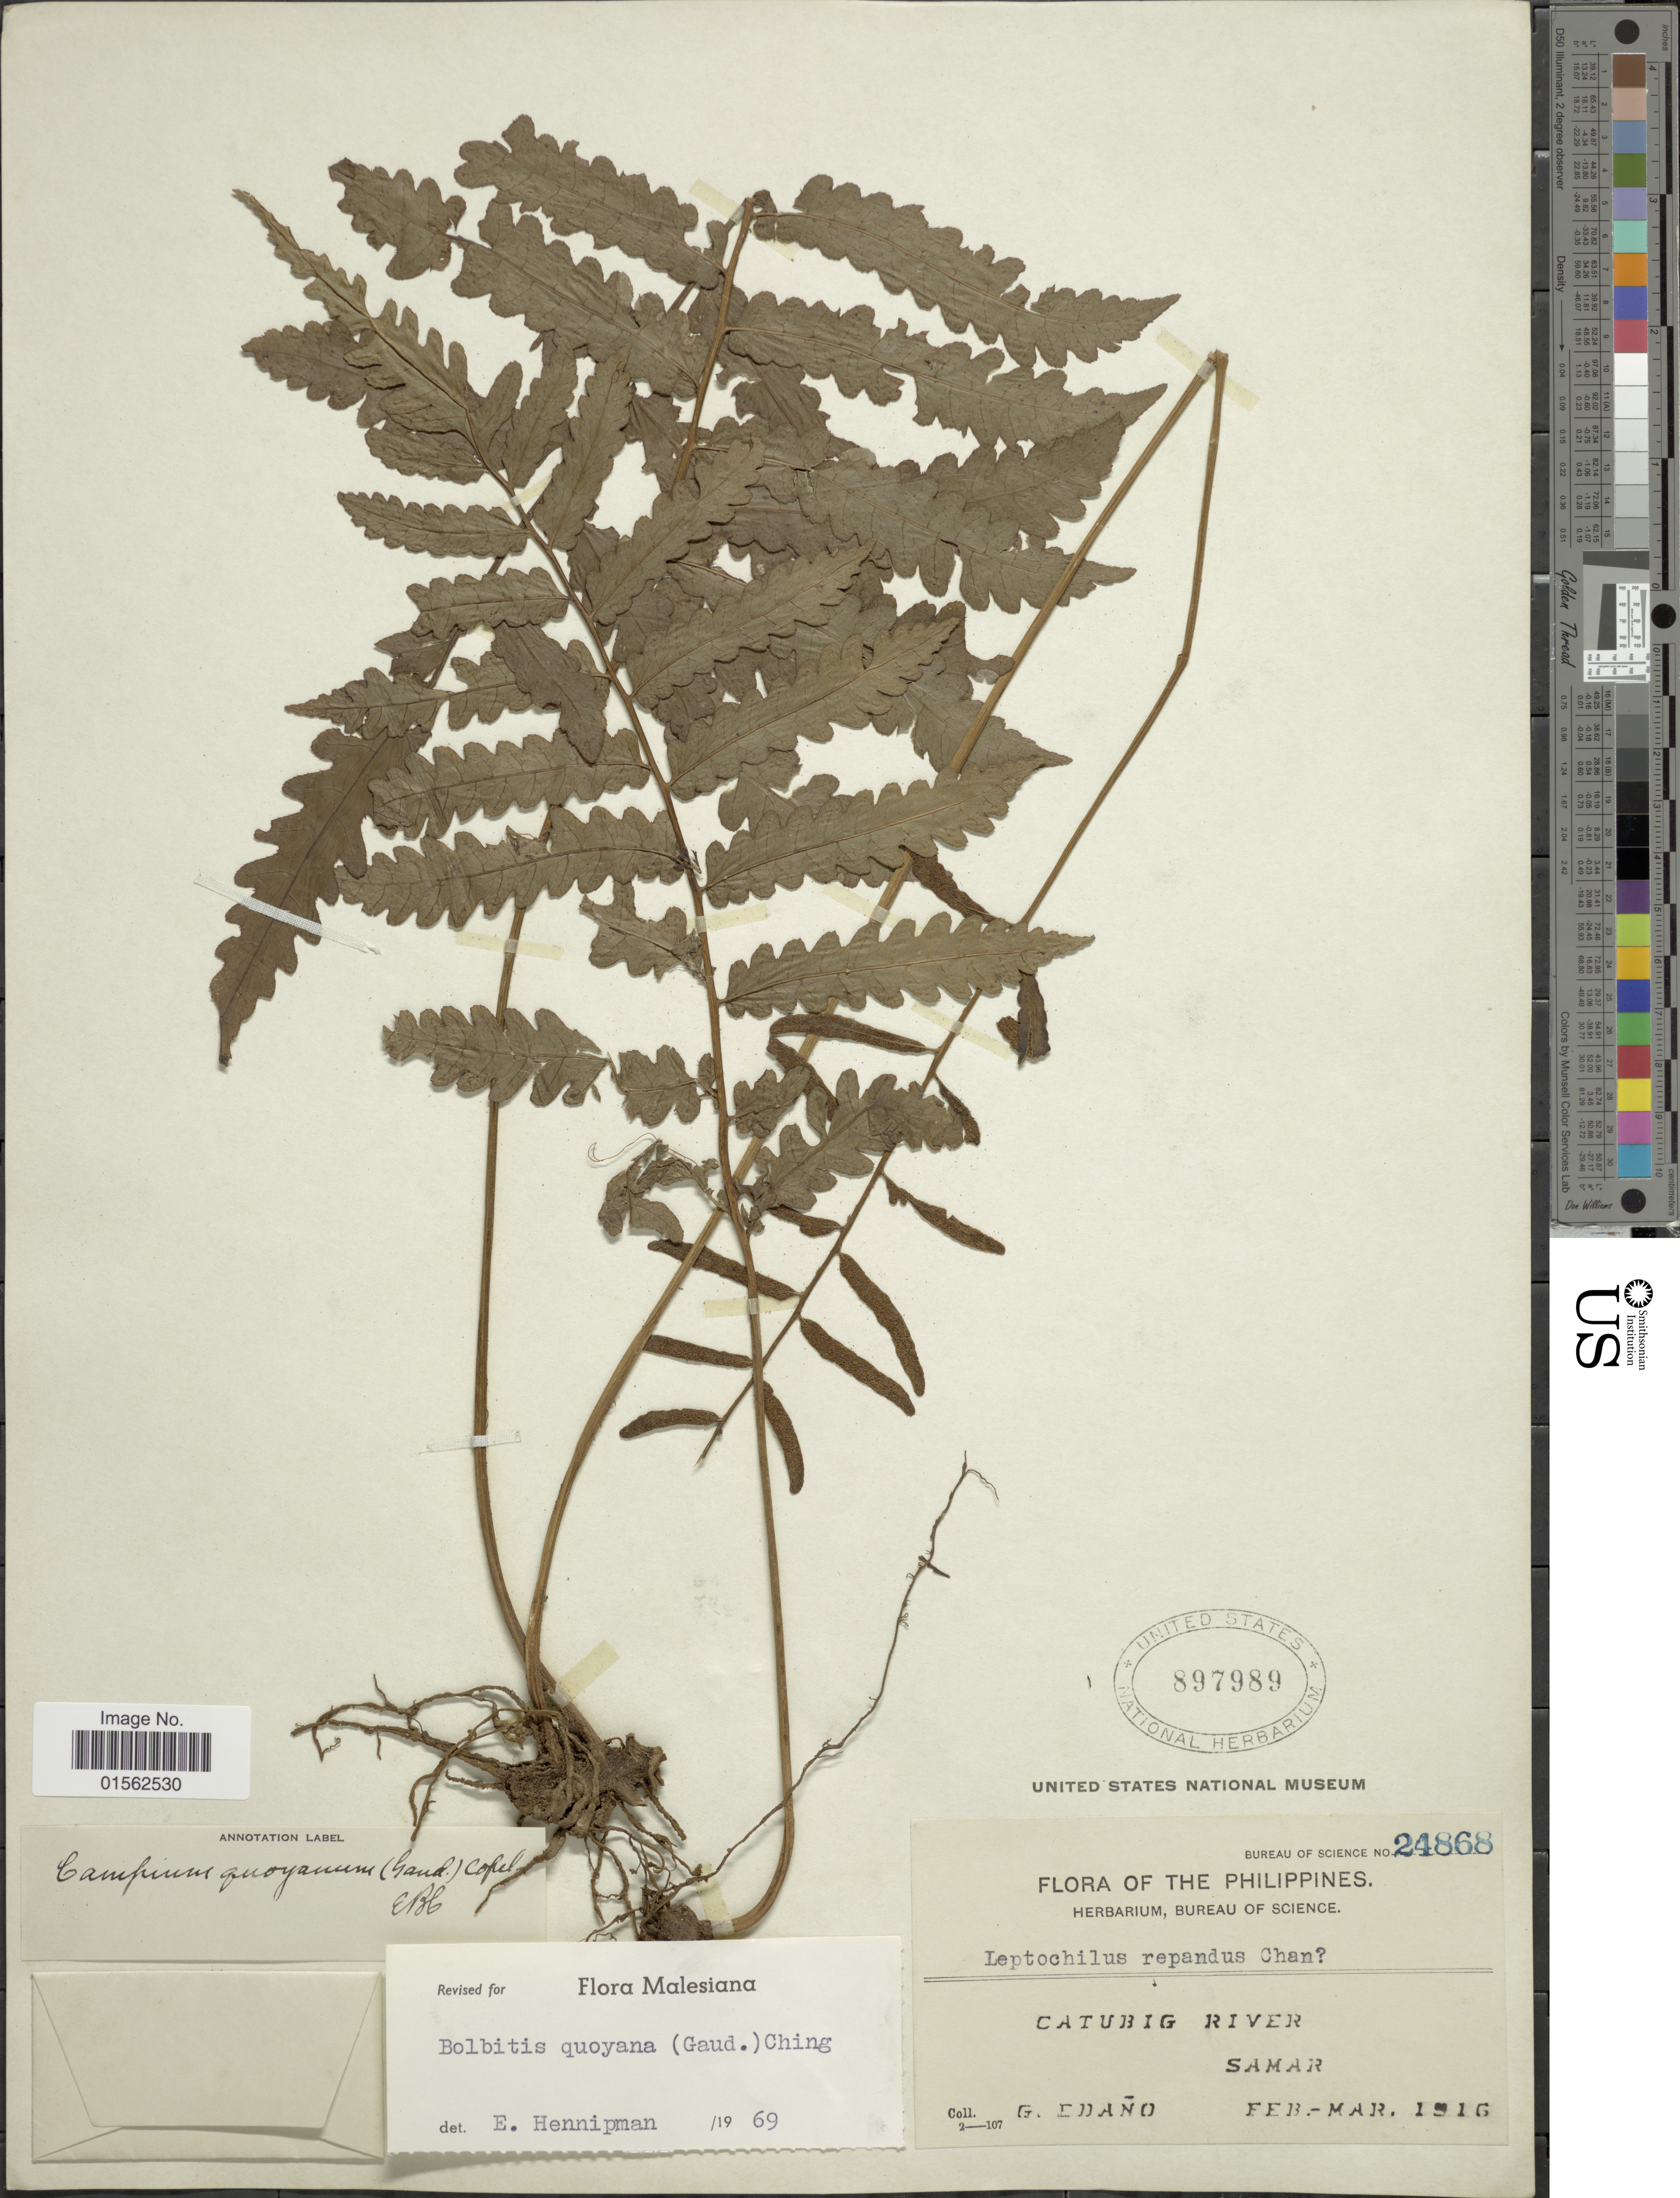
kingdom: Plantae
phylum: Tracheophyta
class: Polypodiopsida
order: Polypodiales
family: Dryopteridaceae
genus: Bolbitis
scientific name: Bolbitis quoyana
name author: (Gaudich.) Ching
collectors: G. Edaño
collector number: Bureau of Science 24868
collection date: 1916-02/1916-03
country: Philippines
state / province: Eastern Visayas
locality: Philippines, Catabug River, Samar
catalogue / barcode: US 897989